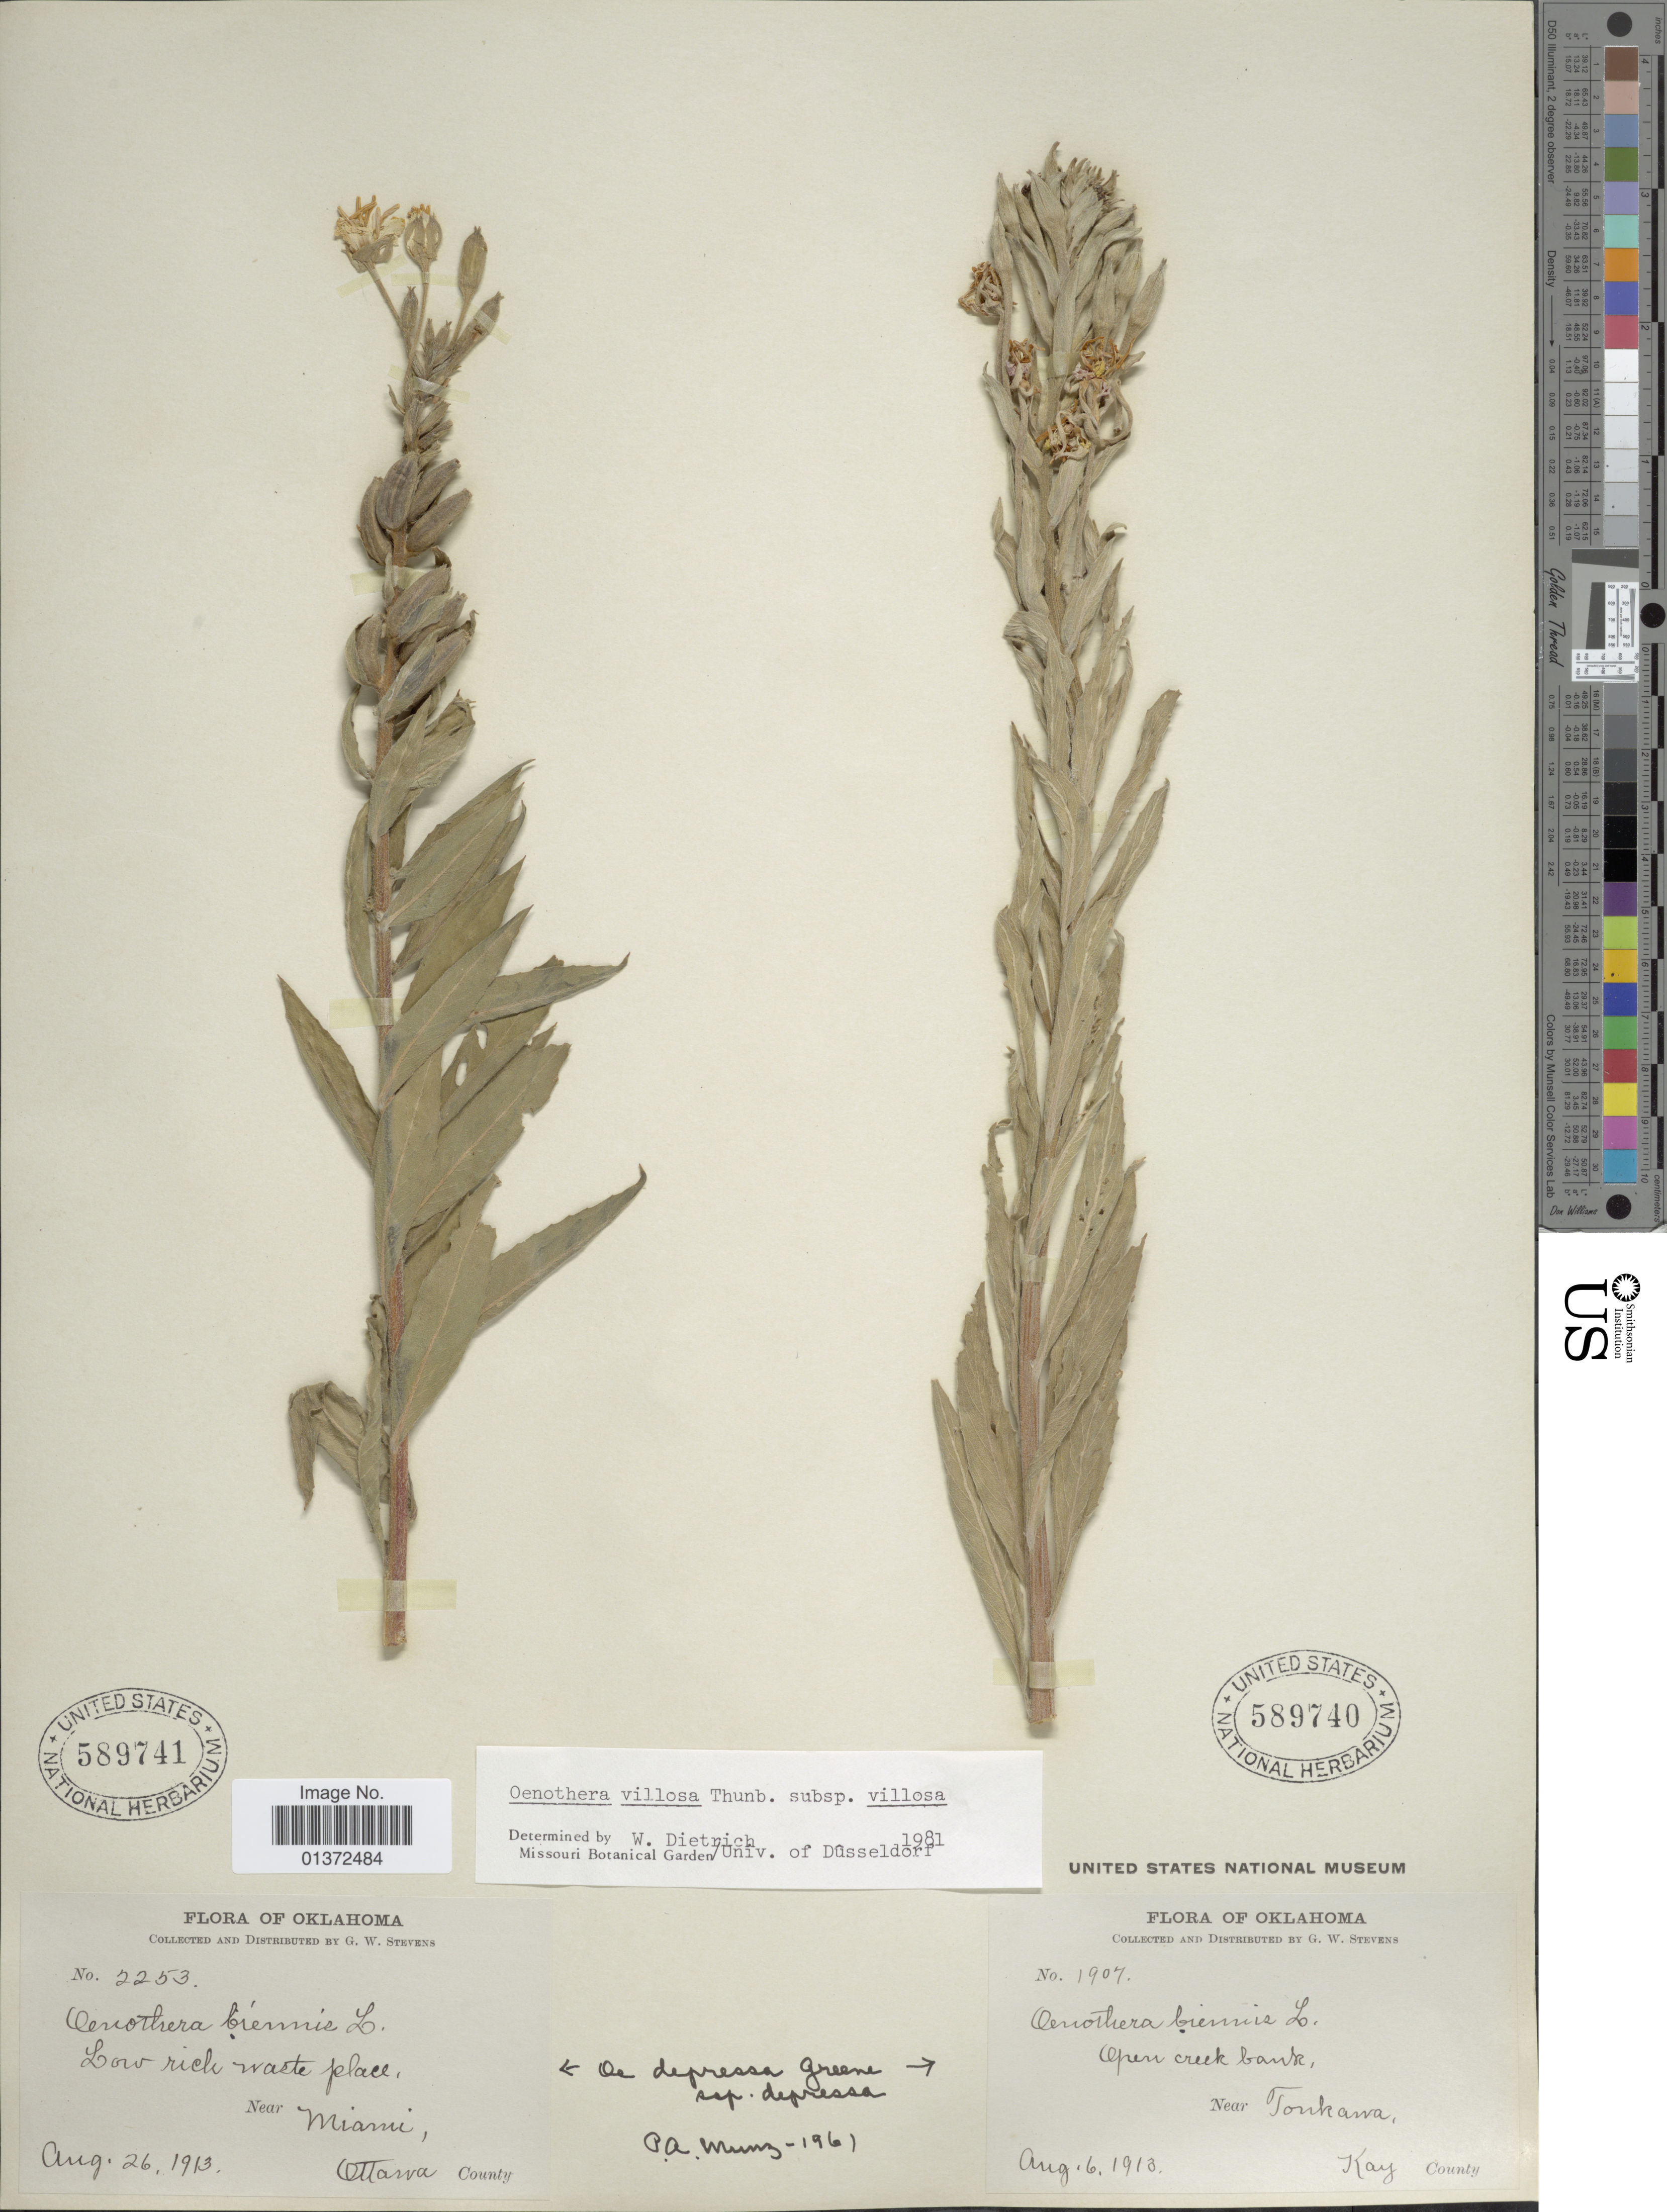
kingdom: Plantae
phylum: Tracheophyta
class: Magnoliopsida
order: Myrtales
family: Onagraceae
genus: Oenothera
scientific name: Oenothera villosa subsp. villosa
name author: Thunb.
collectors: G. W. Stevens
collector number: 2253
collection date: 1913-08-26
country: United States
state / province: Oklahoma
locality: Near Miami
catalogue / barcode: US 589741-2